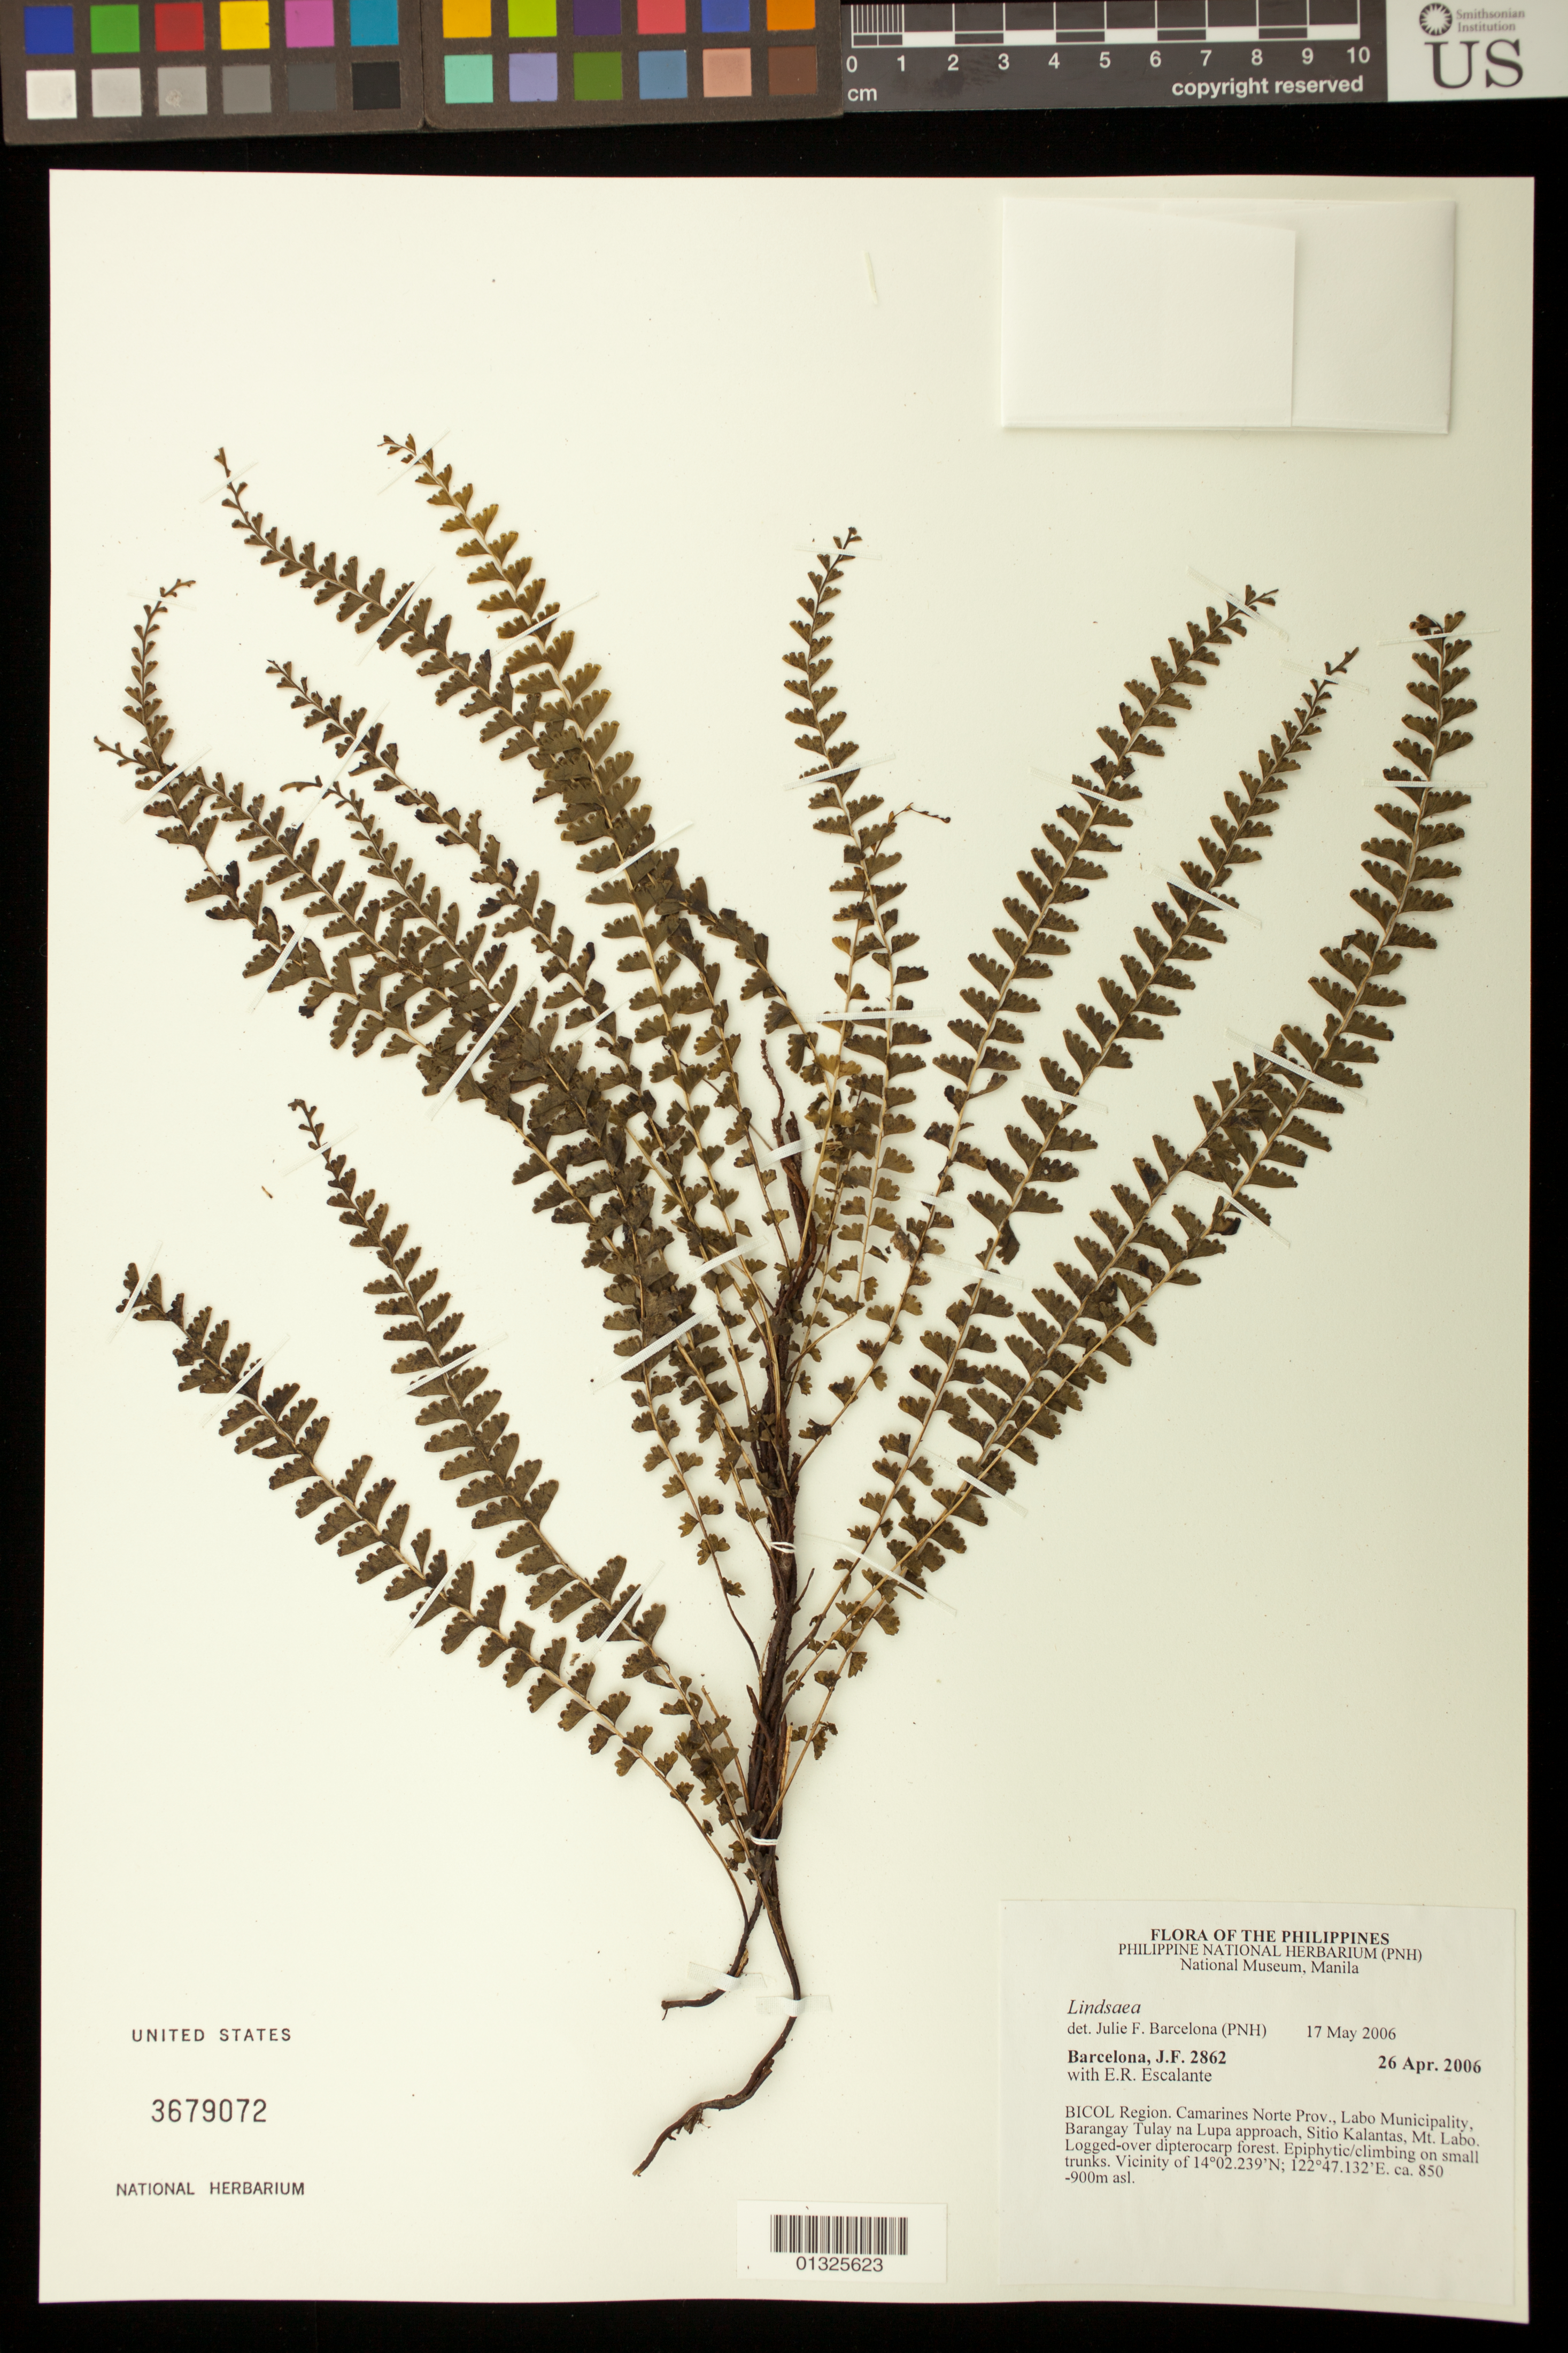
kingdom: Plantae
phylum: Tracheophyta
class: Polypodiopsida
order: Polypodiales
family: Lindsaeaceae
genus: Lindsaea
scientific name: Lindsaea sp.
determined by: Barcelona, J. F.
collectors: J. F. Barcelona & E. Escalante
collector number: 2862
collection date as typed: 26 Apr 2006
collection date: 2006-04-26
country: Philippines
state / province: Bicol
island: Luzon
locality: Bicol Region. Camarines Norte Prov., Labo Municipality, Barangay Tulay na Lupa approach, Sitio Kalantas, Mt. Labo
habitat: Logged-over dipterocarp forest.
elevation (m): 850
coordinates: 14 02.239 N, 122 47.132 E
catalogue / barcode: US 3679072